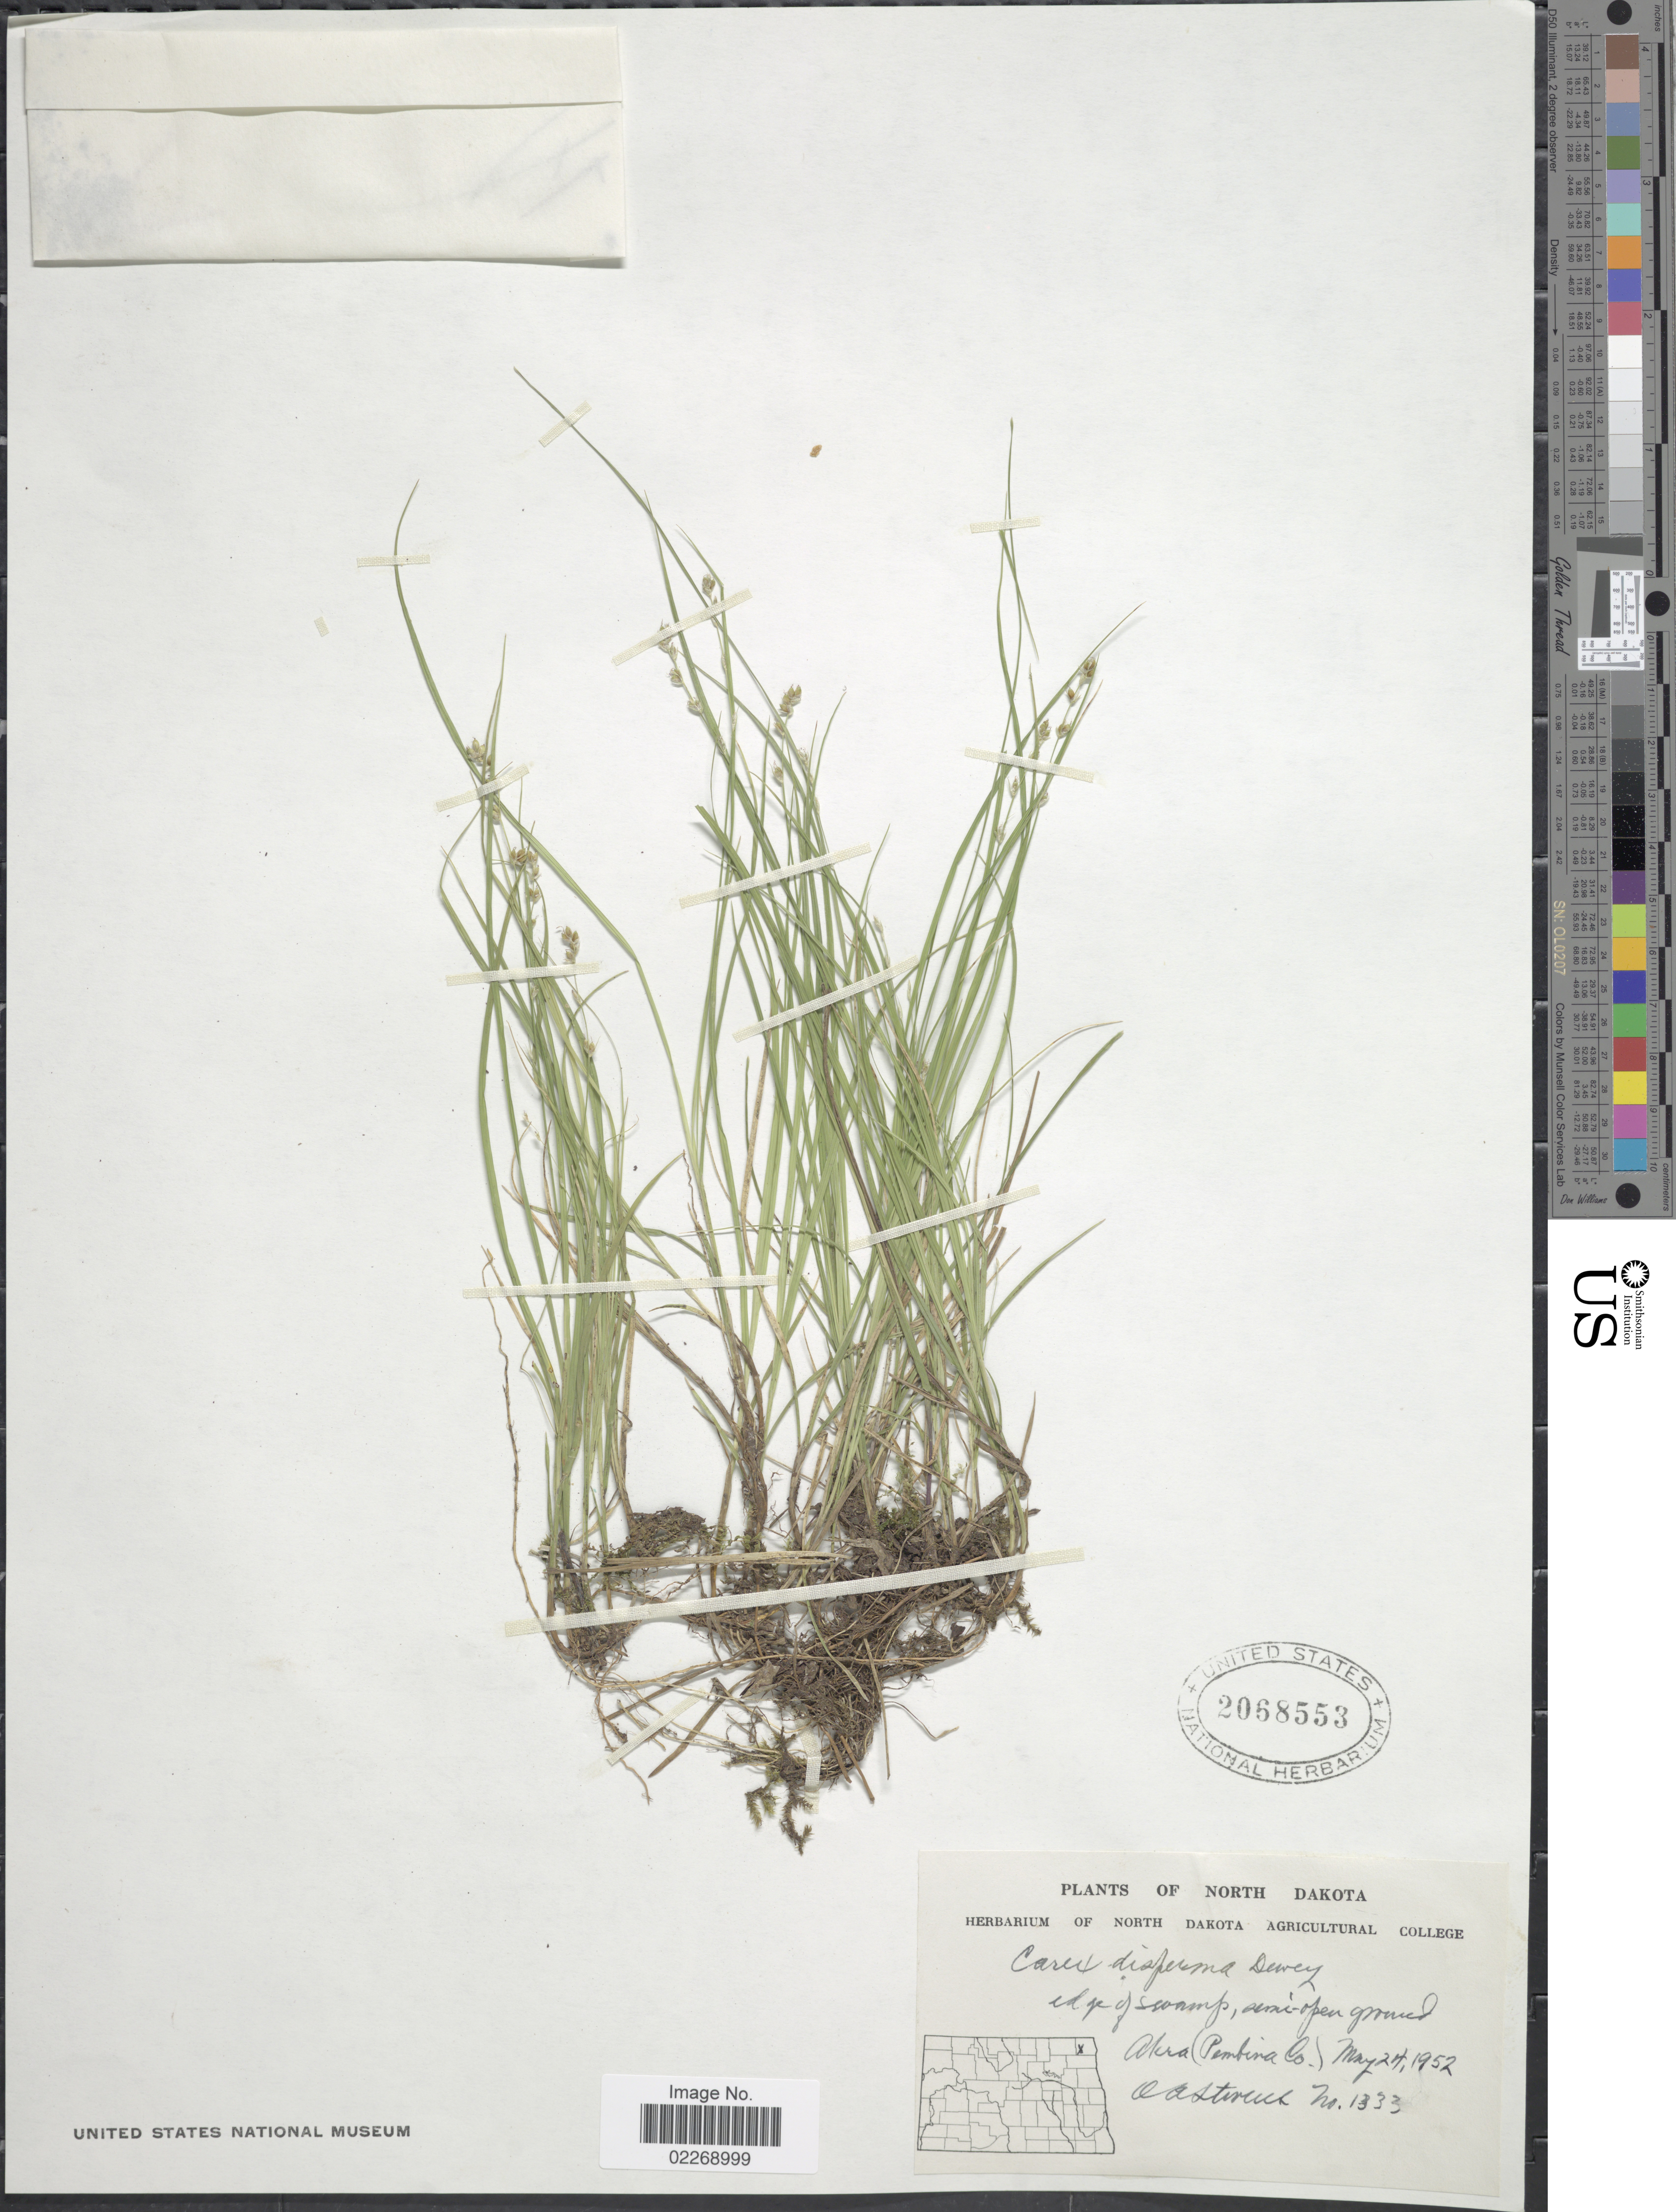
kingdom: Plantae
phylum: Tracheophyta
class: Liliopsida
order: Poales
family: Cyperaceae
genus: Carex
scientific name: Carex disperma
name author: Dewey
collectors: O. A. Stevens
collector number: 1333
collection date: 1952-03-24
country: United States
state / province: North Dakota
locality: Edge of swamp, semi-open ground Akra (Pembira Co)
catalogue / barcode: US 2068553